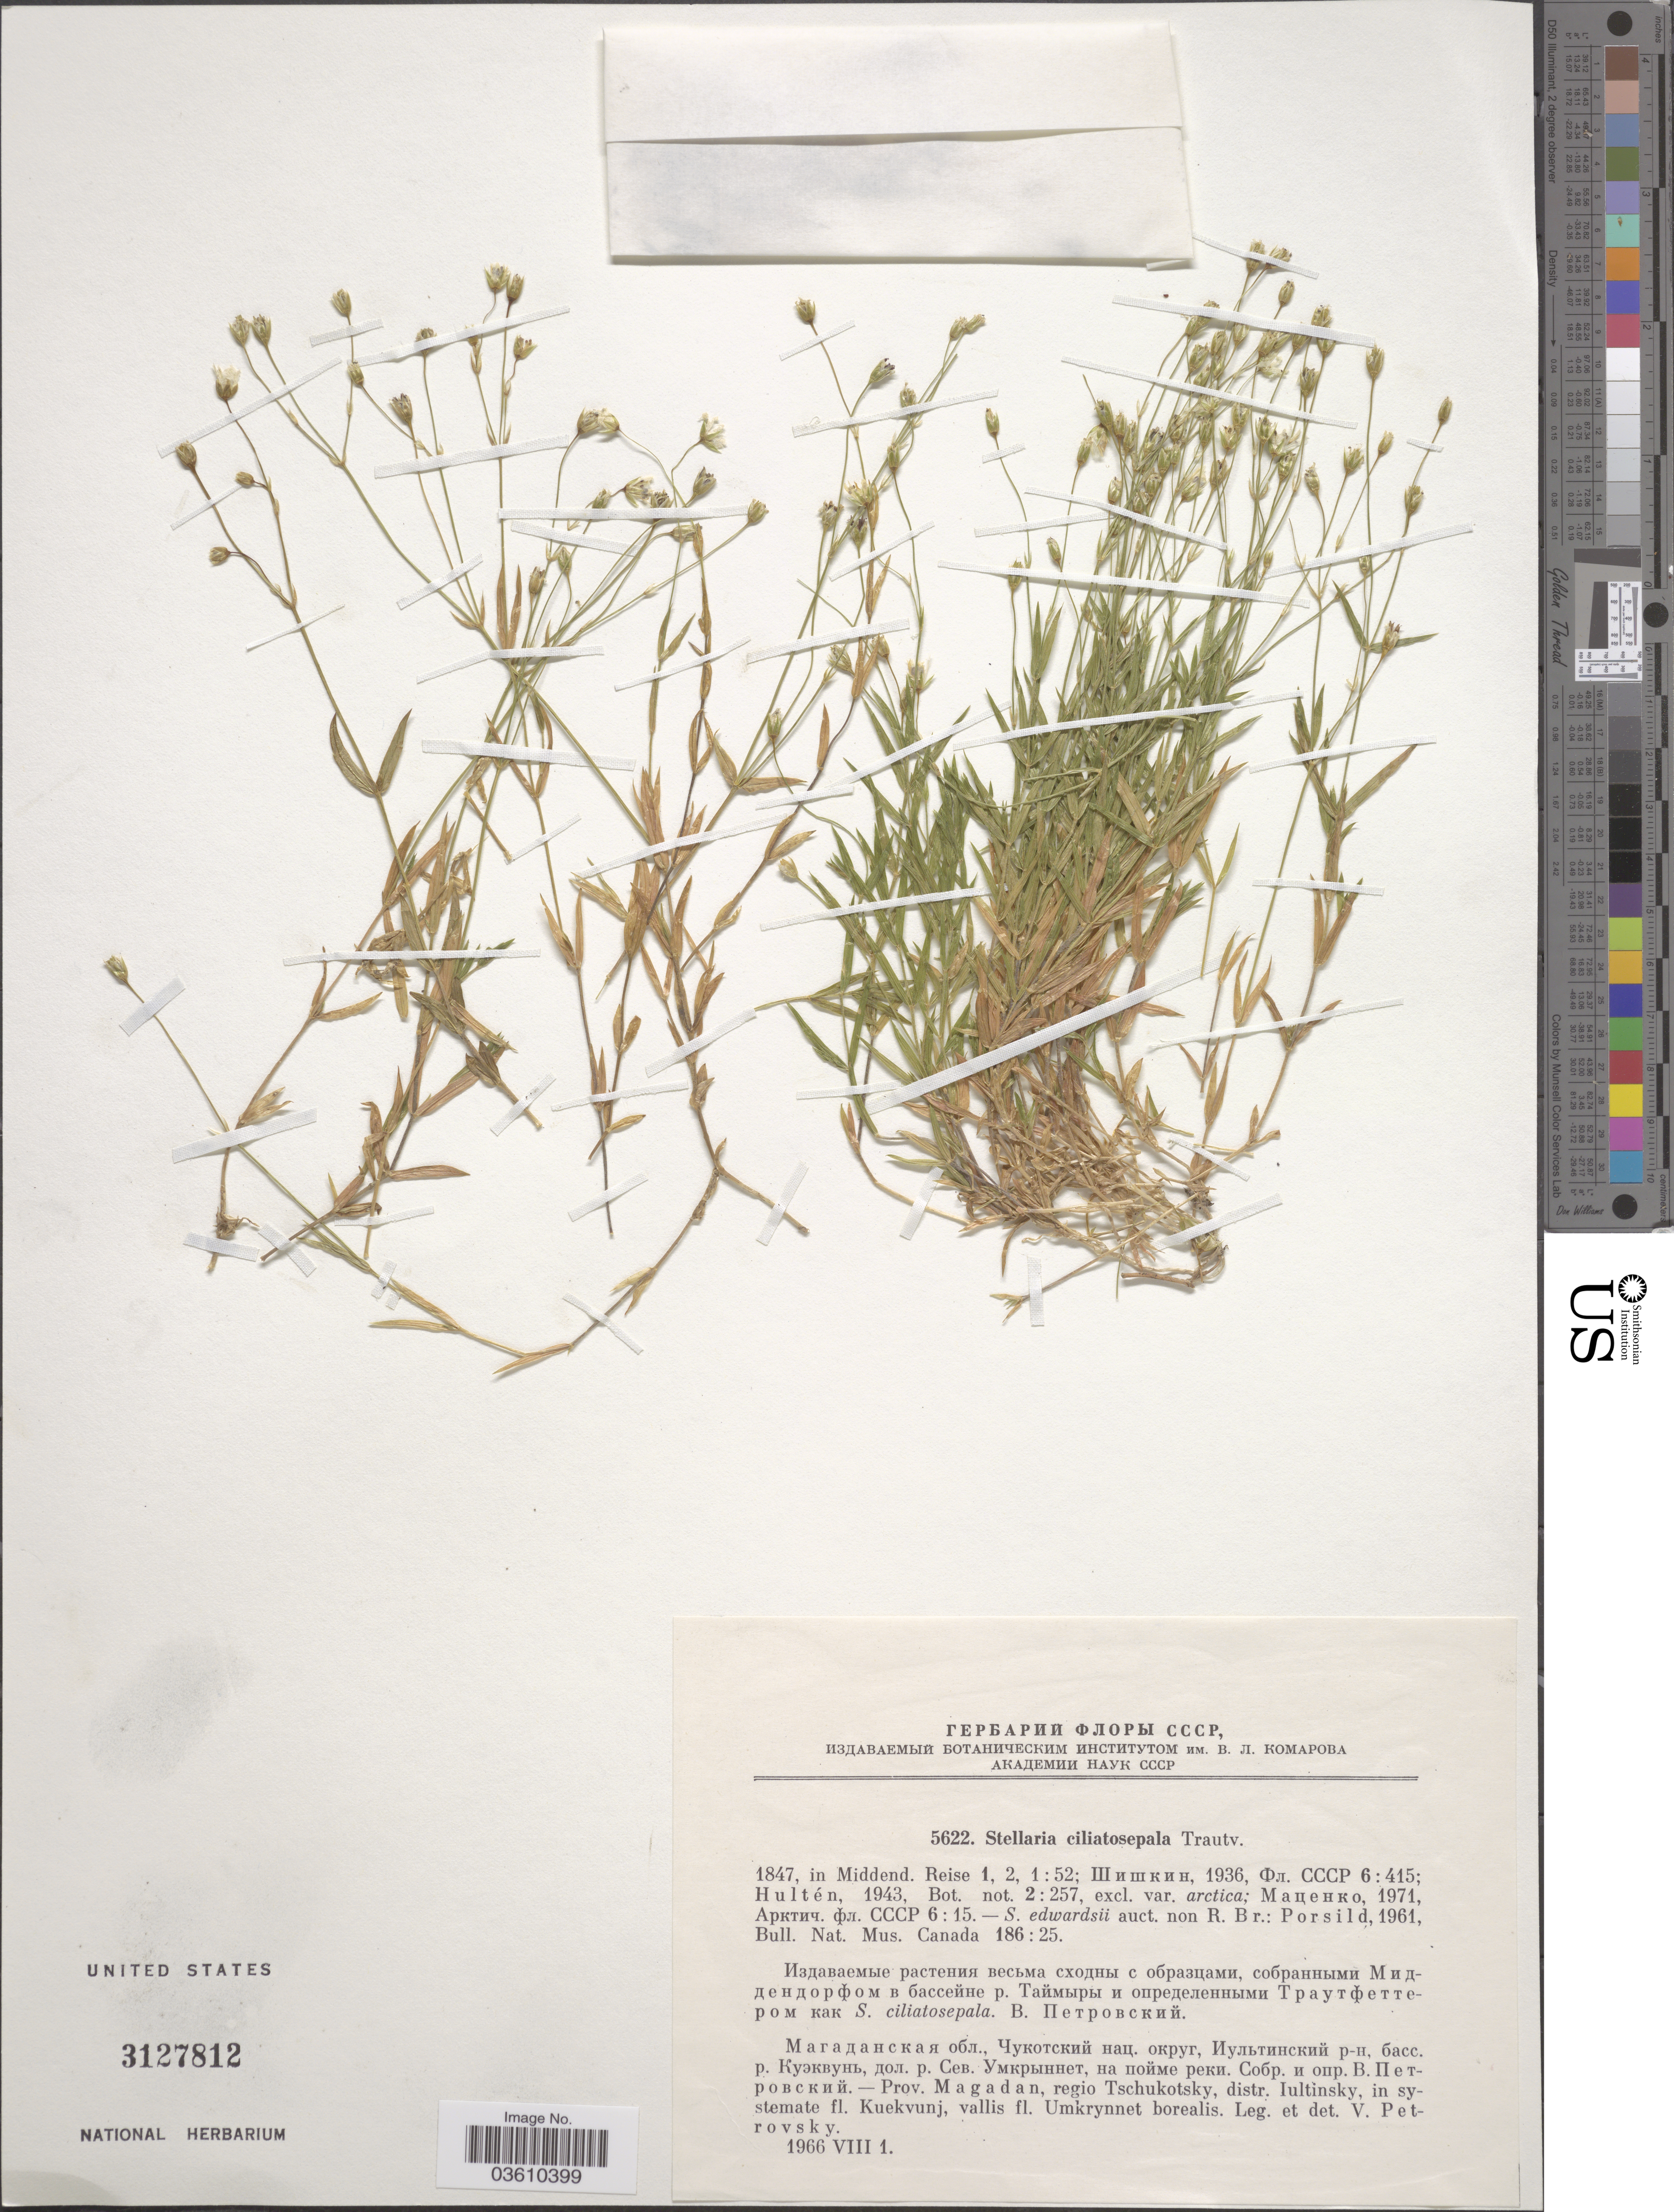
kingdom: Plantae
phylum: Tracheophyta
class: Magnoliopsida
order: Caryophyllales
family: Caryophyllaceae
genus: Stellaria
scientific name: Stellaria ciliatosepala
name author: Trautv.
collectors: V. Petrovsky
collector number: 5622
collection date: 1966-08-01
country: Russian Federation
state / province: Magadan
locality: Prov. Magadan, regio Tschukotsky, distr. Iultinsky, in systemate fl. Kuekvunj, vallis fl. Umkrynnet borealis.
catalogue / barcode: US 3127812